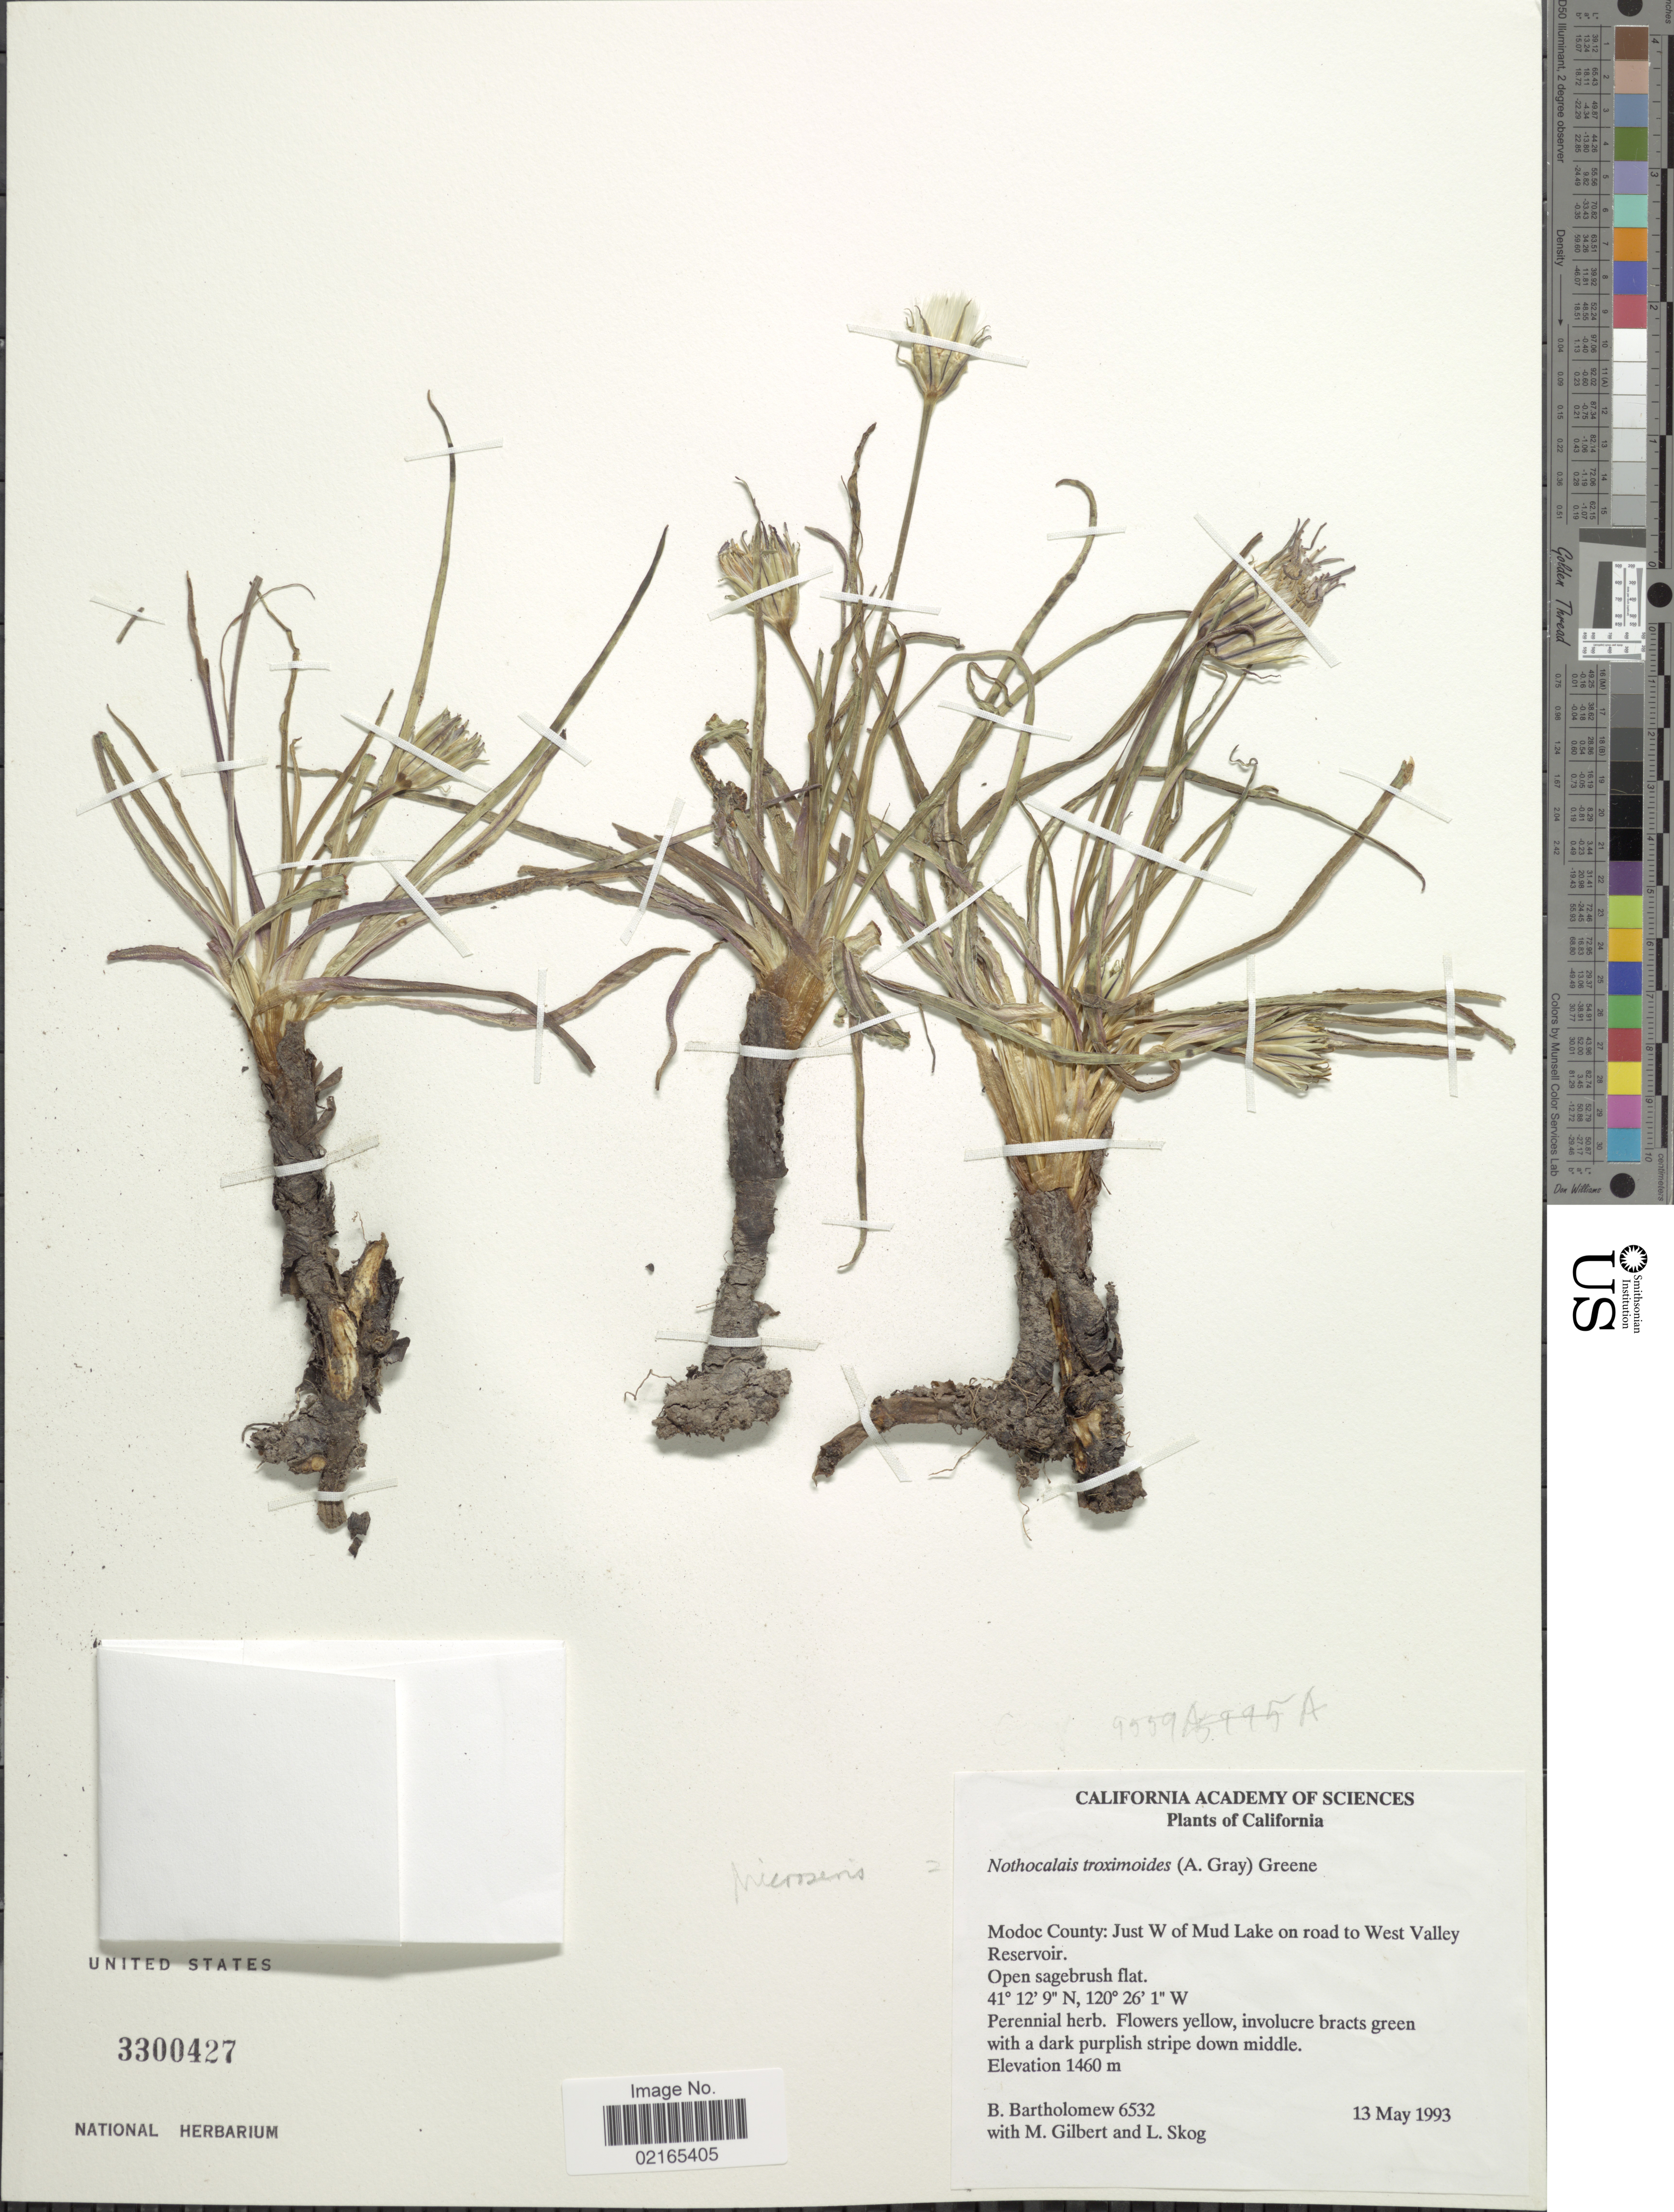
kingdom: Plantae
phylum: Tracheophyta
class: Magnoliopsida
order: Asterales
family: Asteraceae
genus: Nothocalais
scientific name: Nothocalais troximoides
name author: (A. Gray) Greene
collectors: B. Bartholomew, M. Gilbert & L. E. Skog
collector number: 6532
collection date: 1993-05-13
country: United States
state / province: California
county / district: Modoc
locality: Modoc County: just W of Mud Lake on road to West Valley, Reservoir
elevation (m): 1460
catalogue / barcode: US 3300427